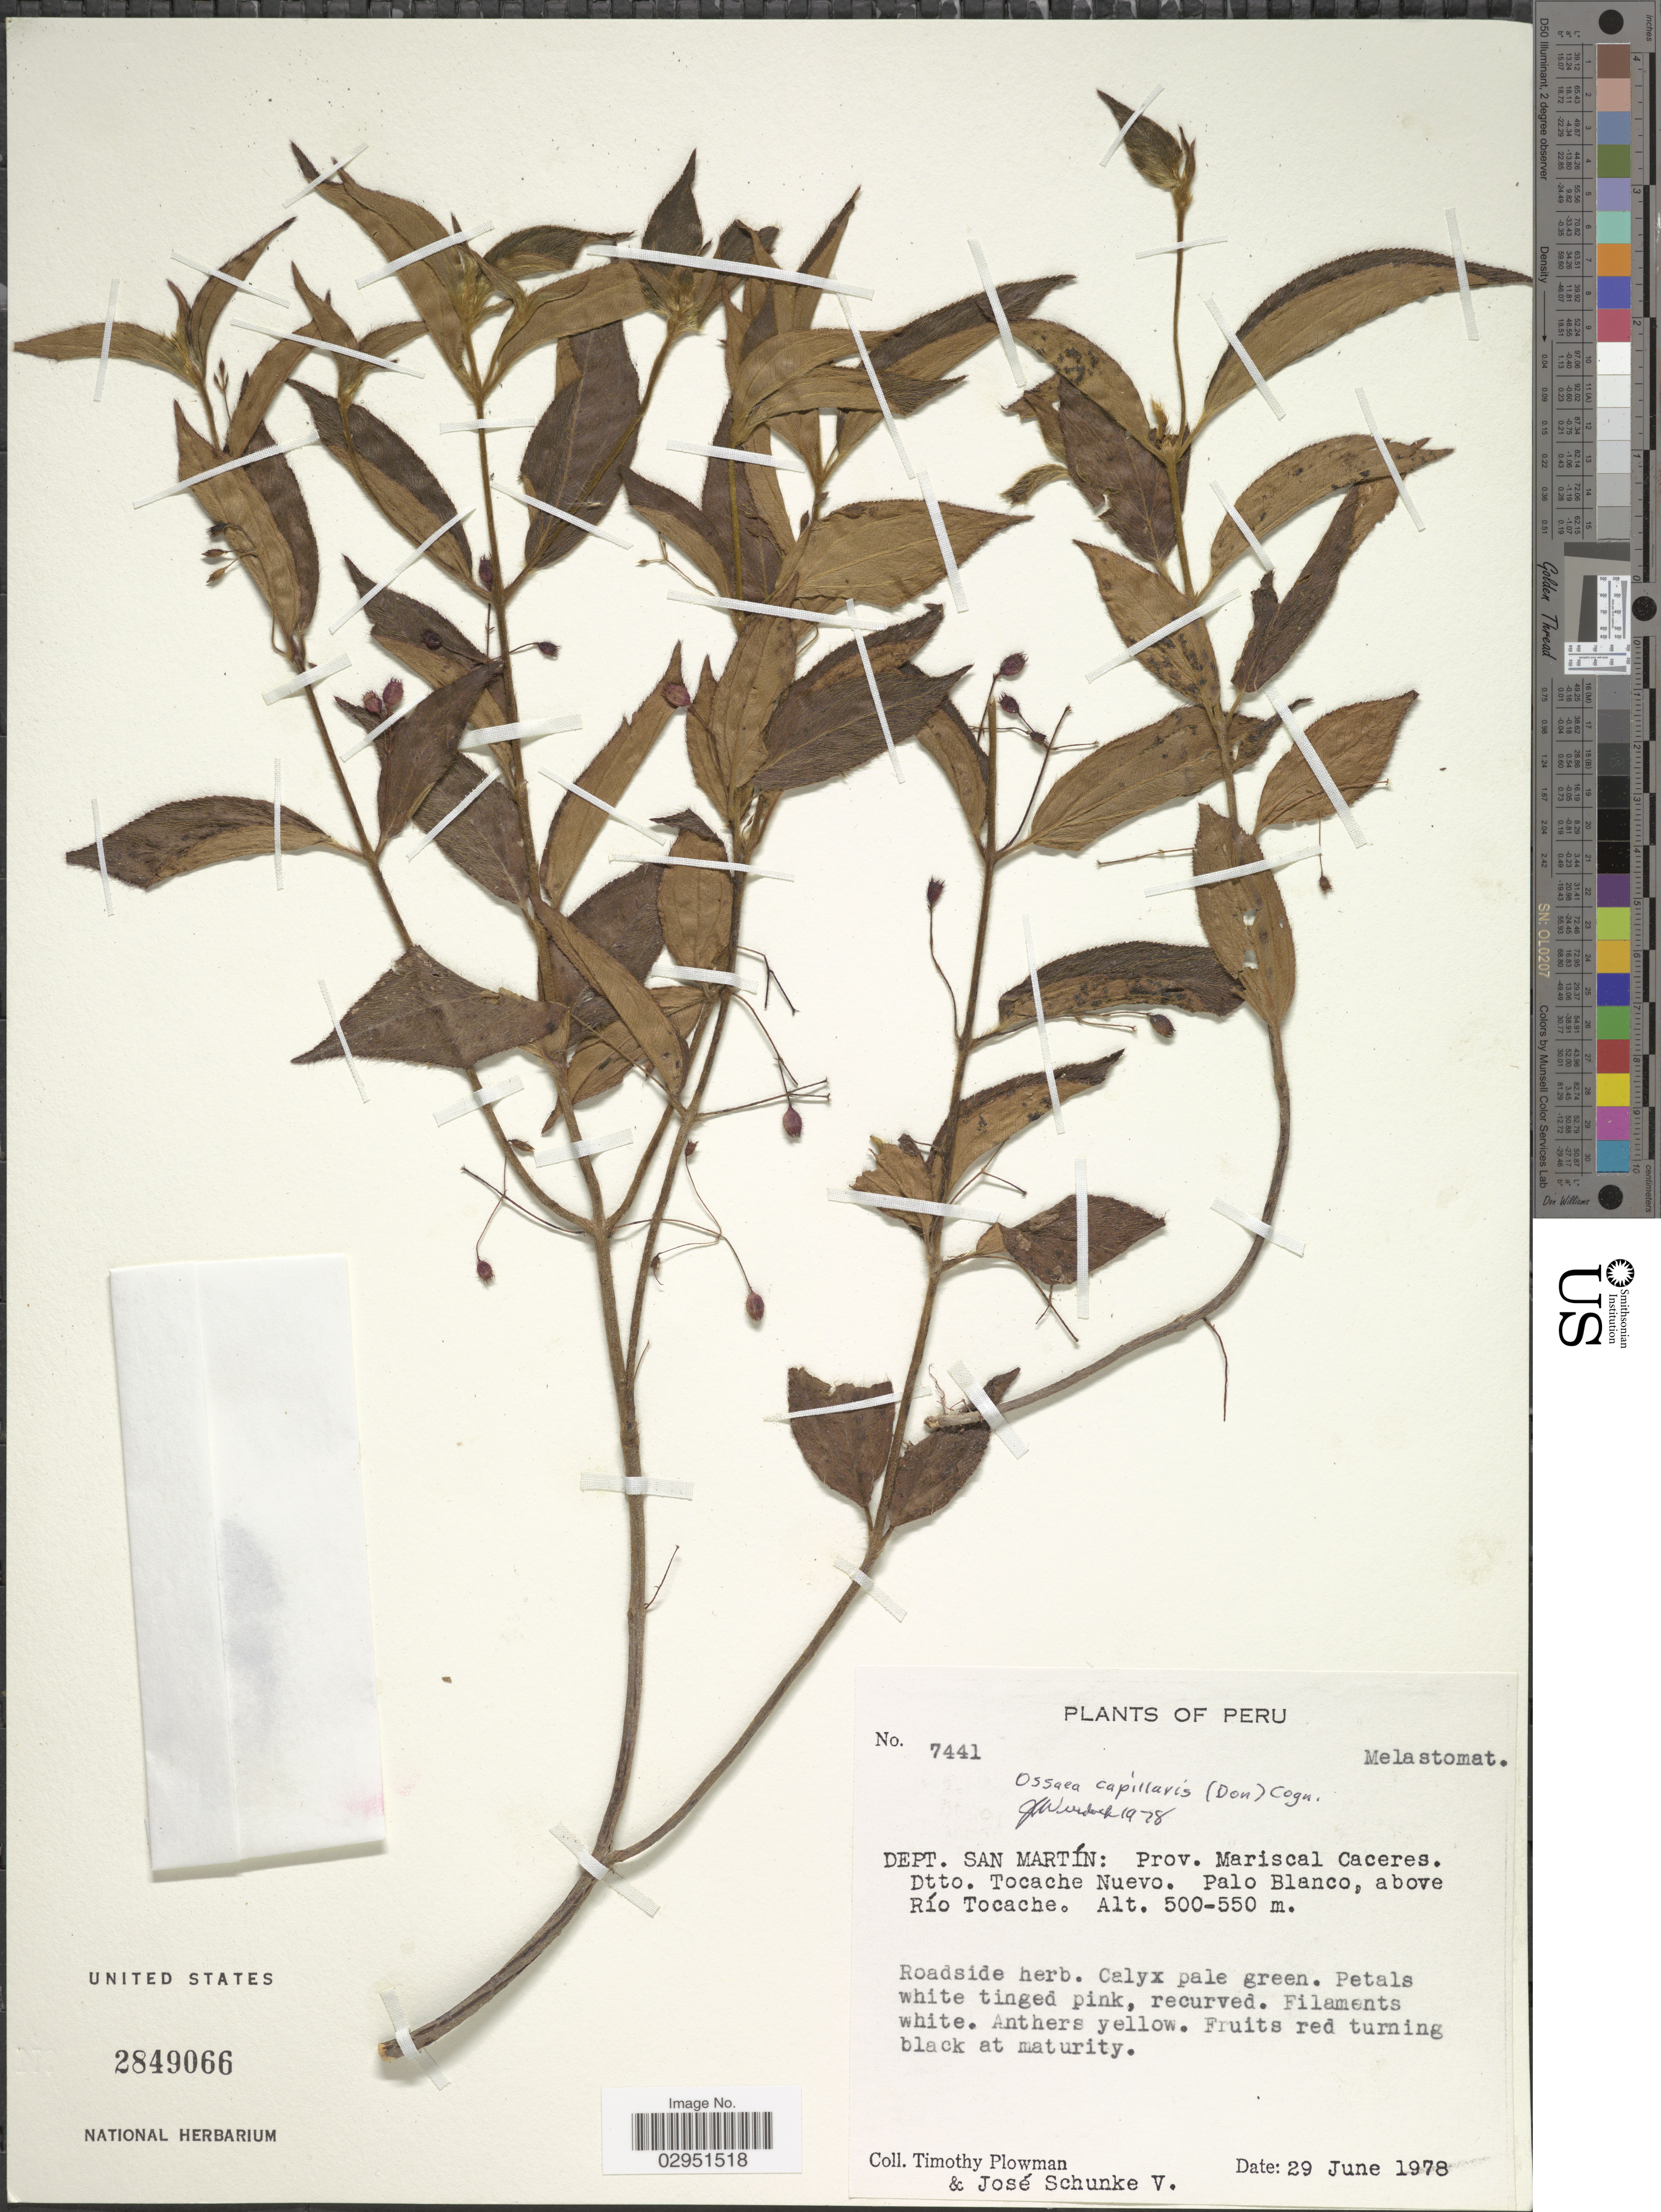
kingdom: Plantae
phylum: Tracheophyta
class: Magnoliopsida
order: Myrtales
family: Melastomataceae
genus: Ossaea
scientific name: Ossaea capillaris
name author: (D. Don) Cogn.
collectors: T. Plowman & J. Schunke Vigo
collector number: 7441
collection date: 1978-06-29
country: Peru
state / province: San Martín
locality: Dept. San Martín: Prov. Mariscal Caceres. Dtto. Tocache Nuevo. Palo Blanco, above Río Tocache.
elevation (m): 500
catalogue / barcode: US 2849066